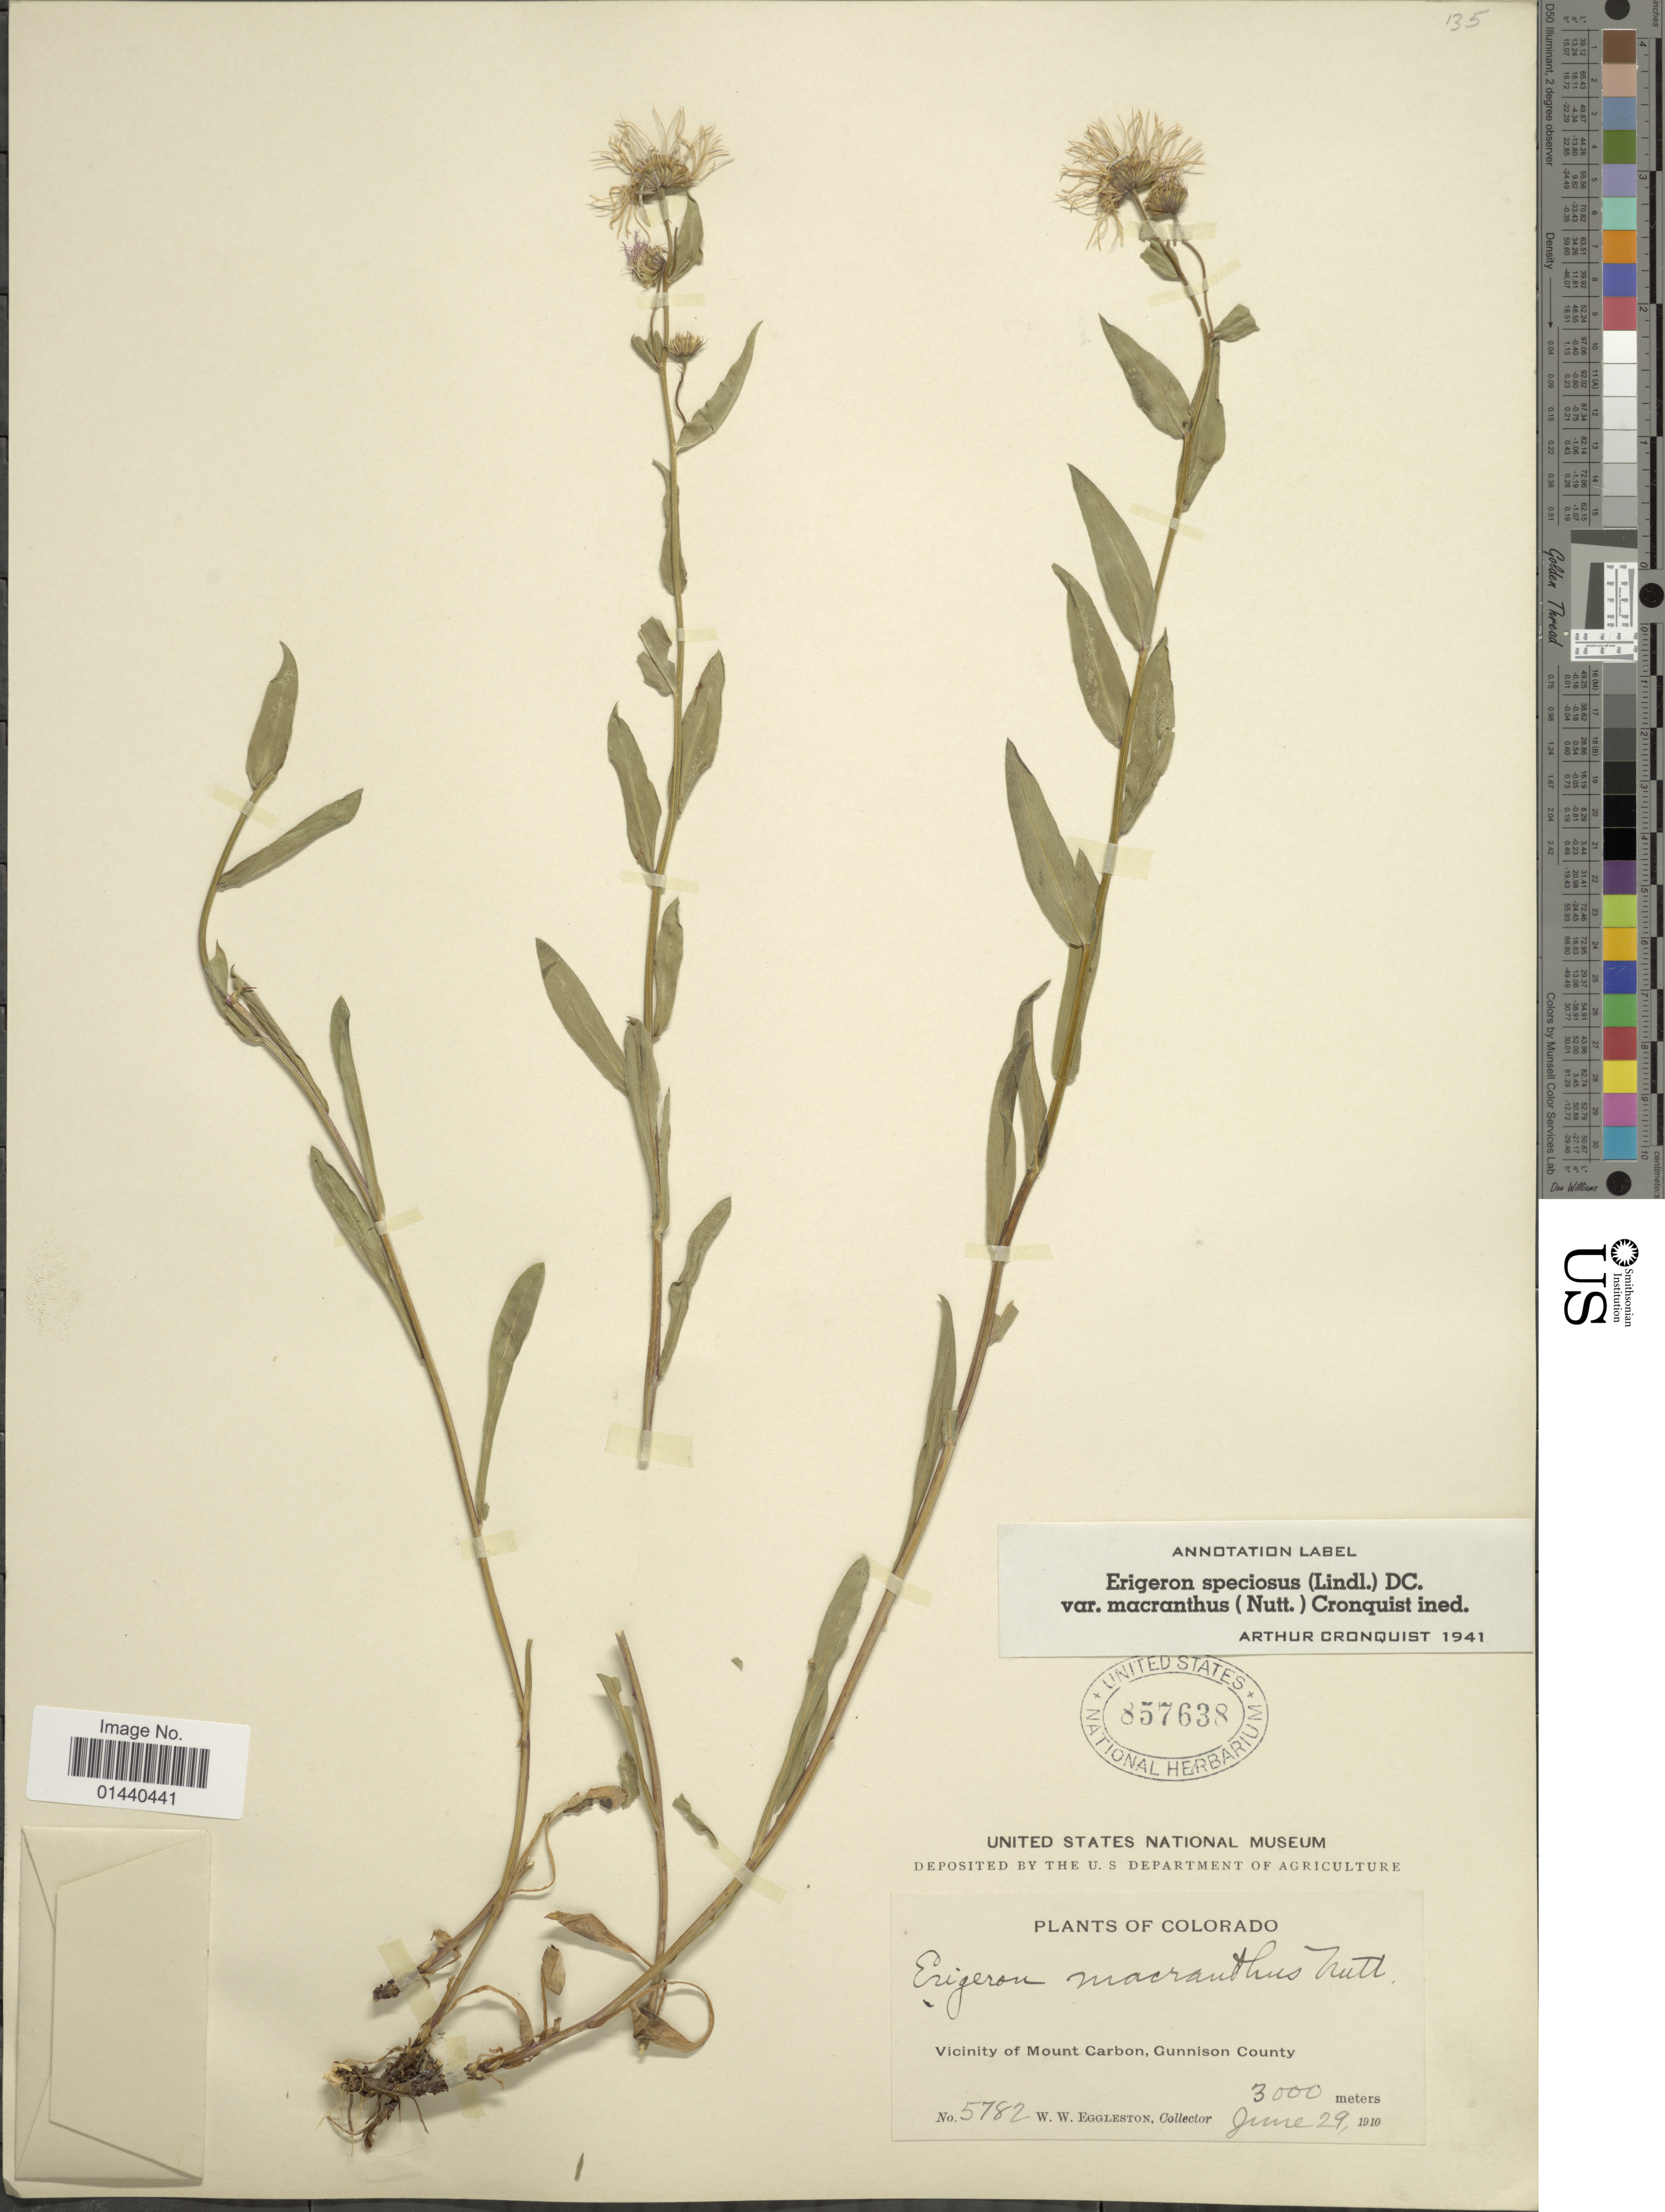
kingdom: Plantae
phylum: Tracheophyta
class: Magnoliopsida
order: Asterales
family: Asteraceae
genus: Erigeron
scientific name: Erigeron speciosus var. macranthus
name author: (Nutt.) Cronq.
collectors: W. W. Eggleston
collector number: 5782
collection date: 1910-06-29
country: United States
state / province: Colorado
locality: Vicinity of Mount Carbon, Gunnison County.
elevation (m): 3000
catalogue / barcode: US 857638